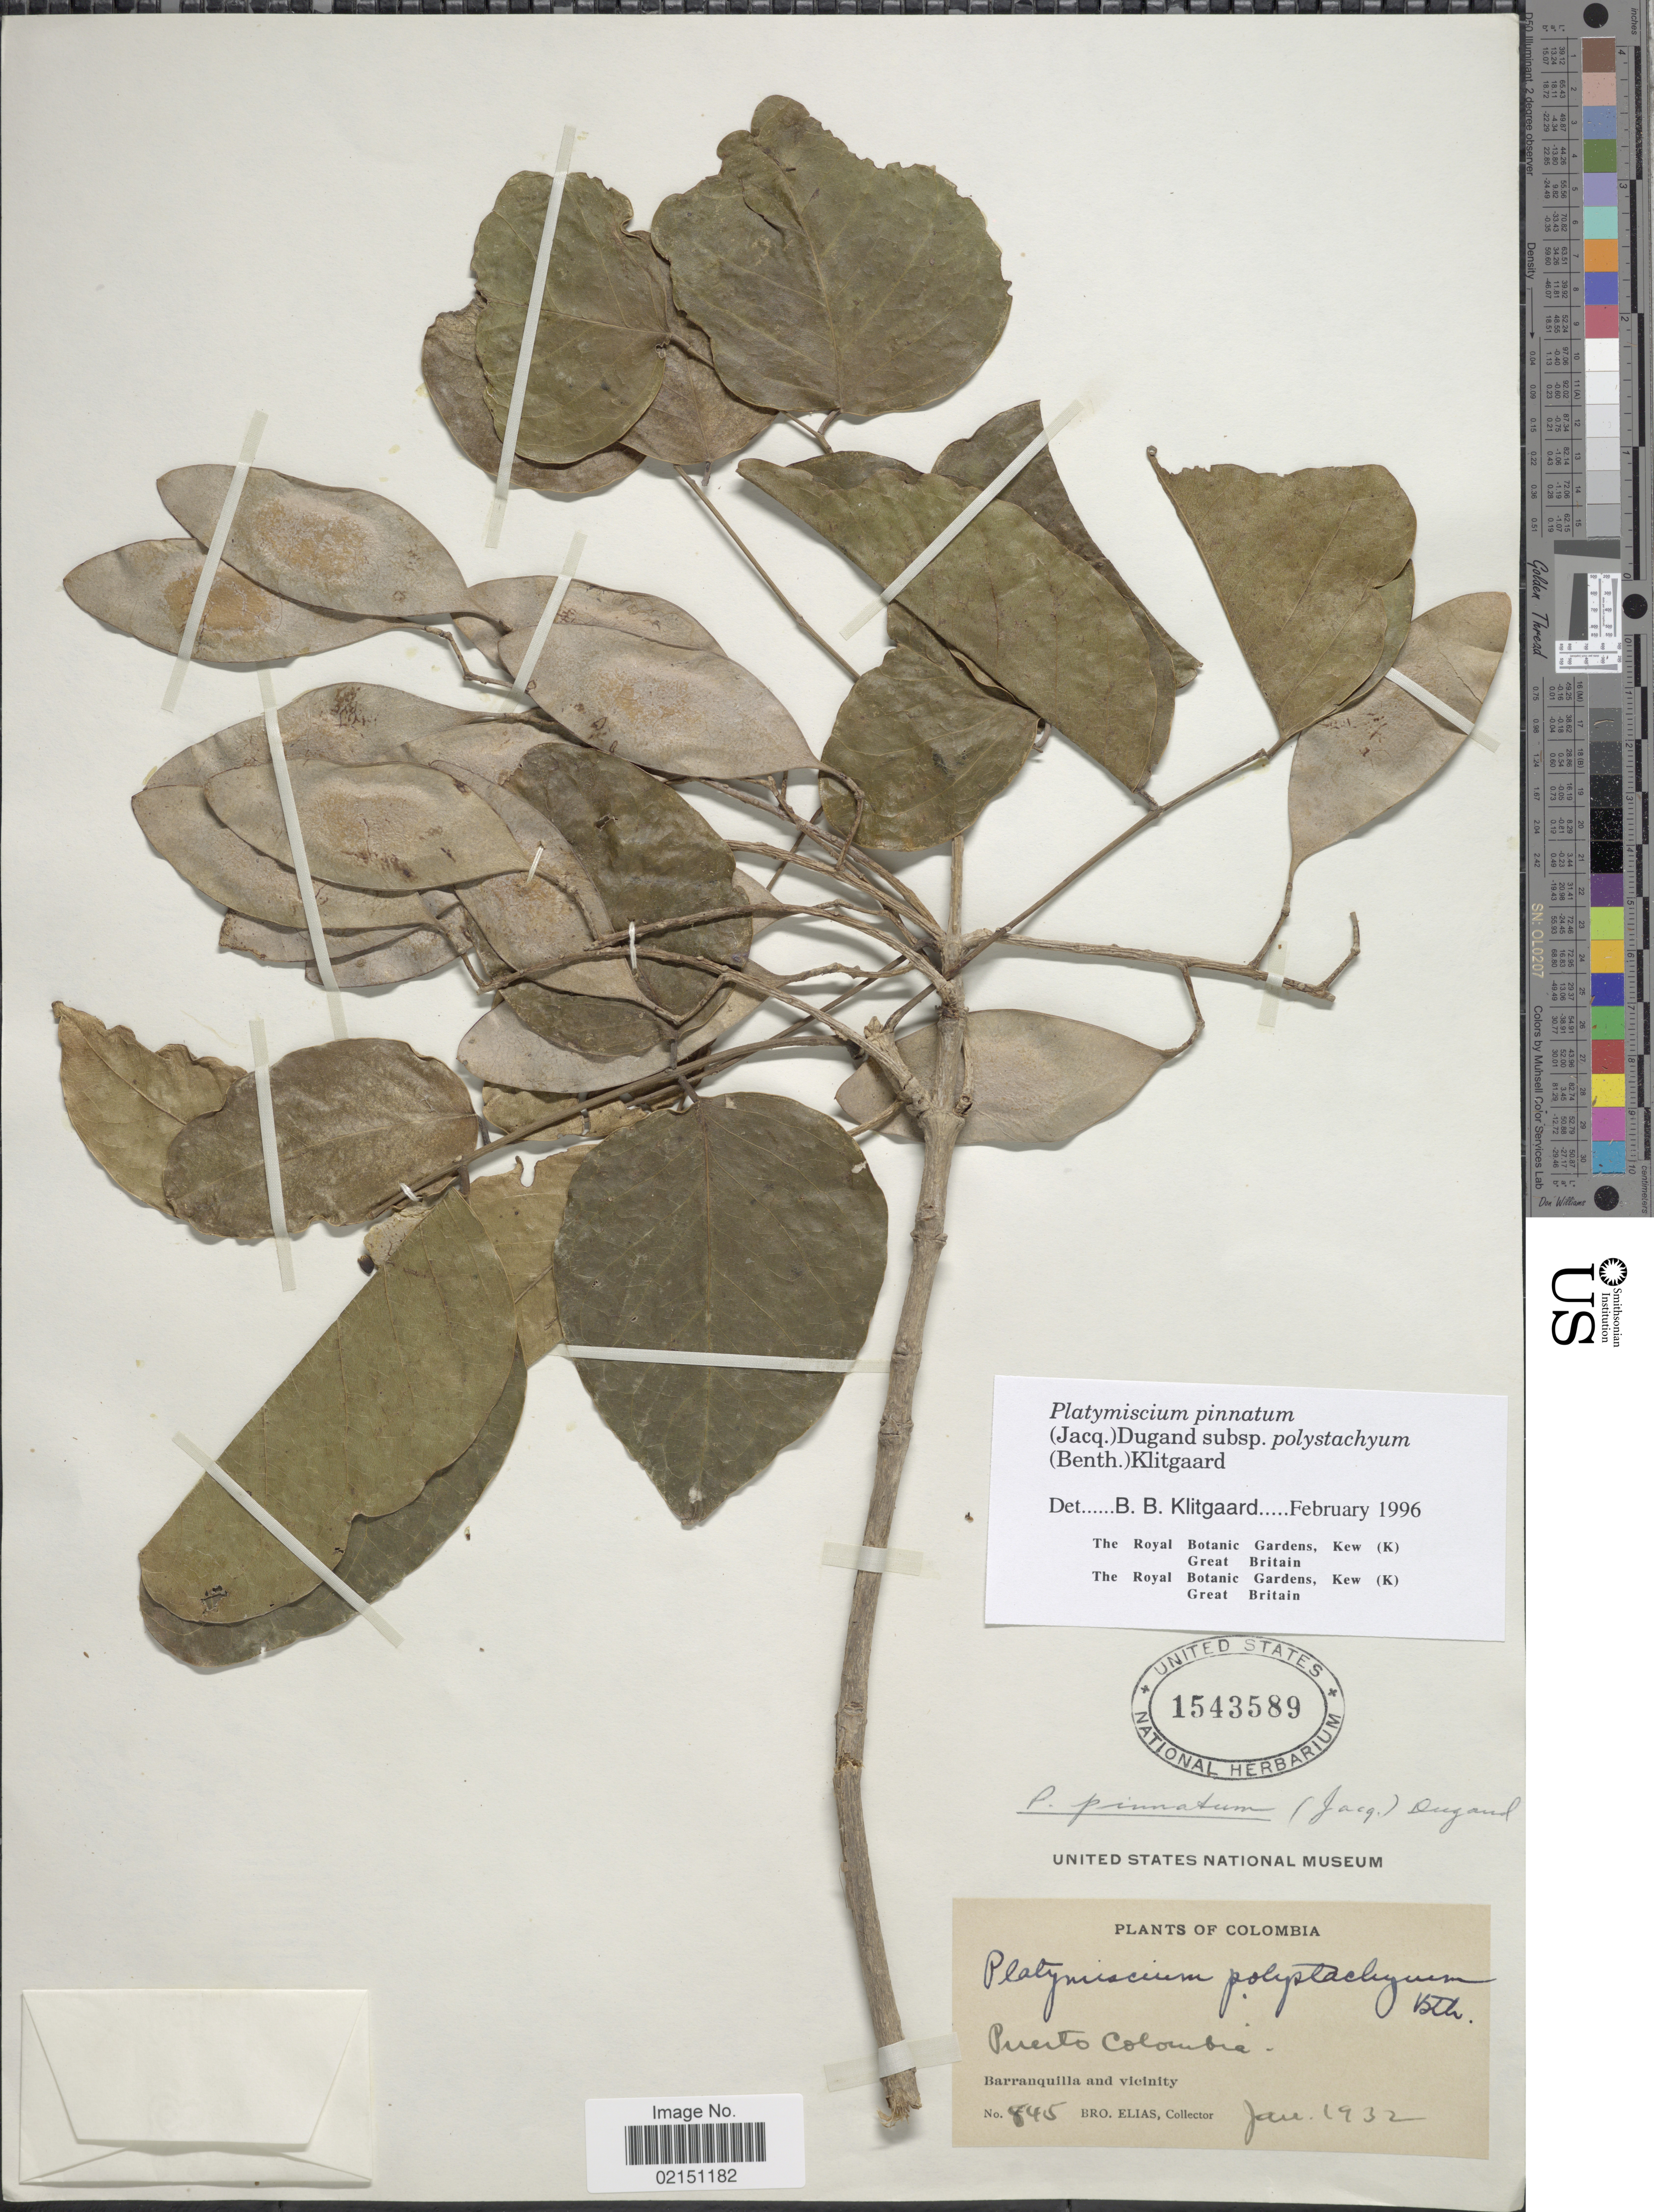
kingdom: Plantae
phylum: Tracheophyta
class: Magnoliopsida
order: Fabales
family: Fabaceae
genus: Platymiscium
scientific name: Platymiscium pinnatum subsp. polystachyum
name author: (Benth.) Klitg.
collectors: Bro. Elias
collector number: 845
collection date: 1932-01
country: Colombia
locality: Puerto Colombia. Barranquilla and vicinity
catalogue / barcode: US 1543589